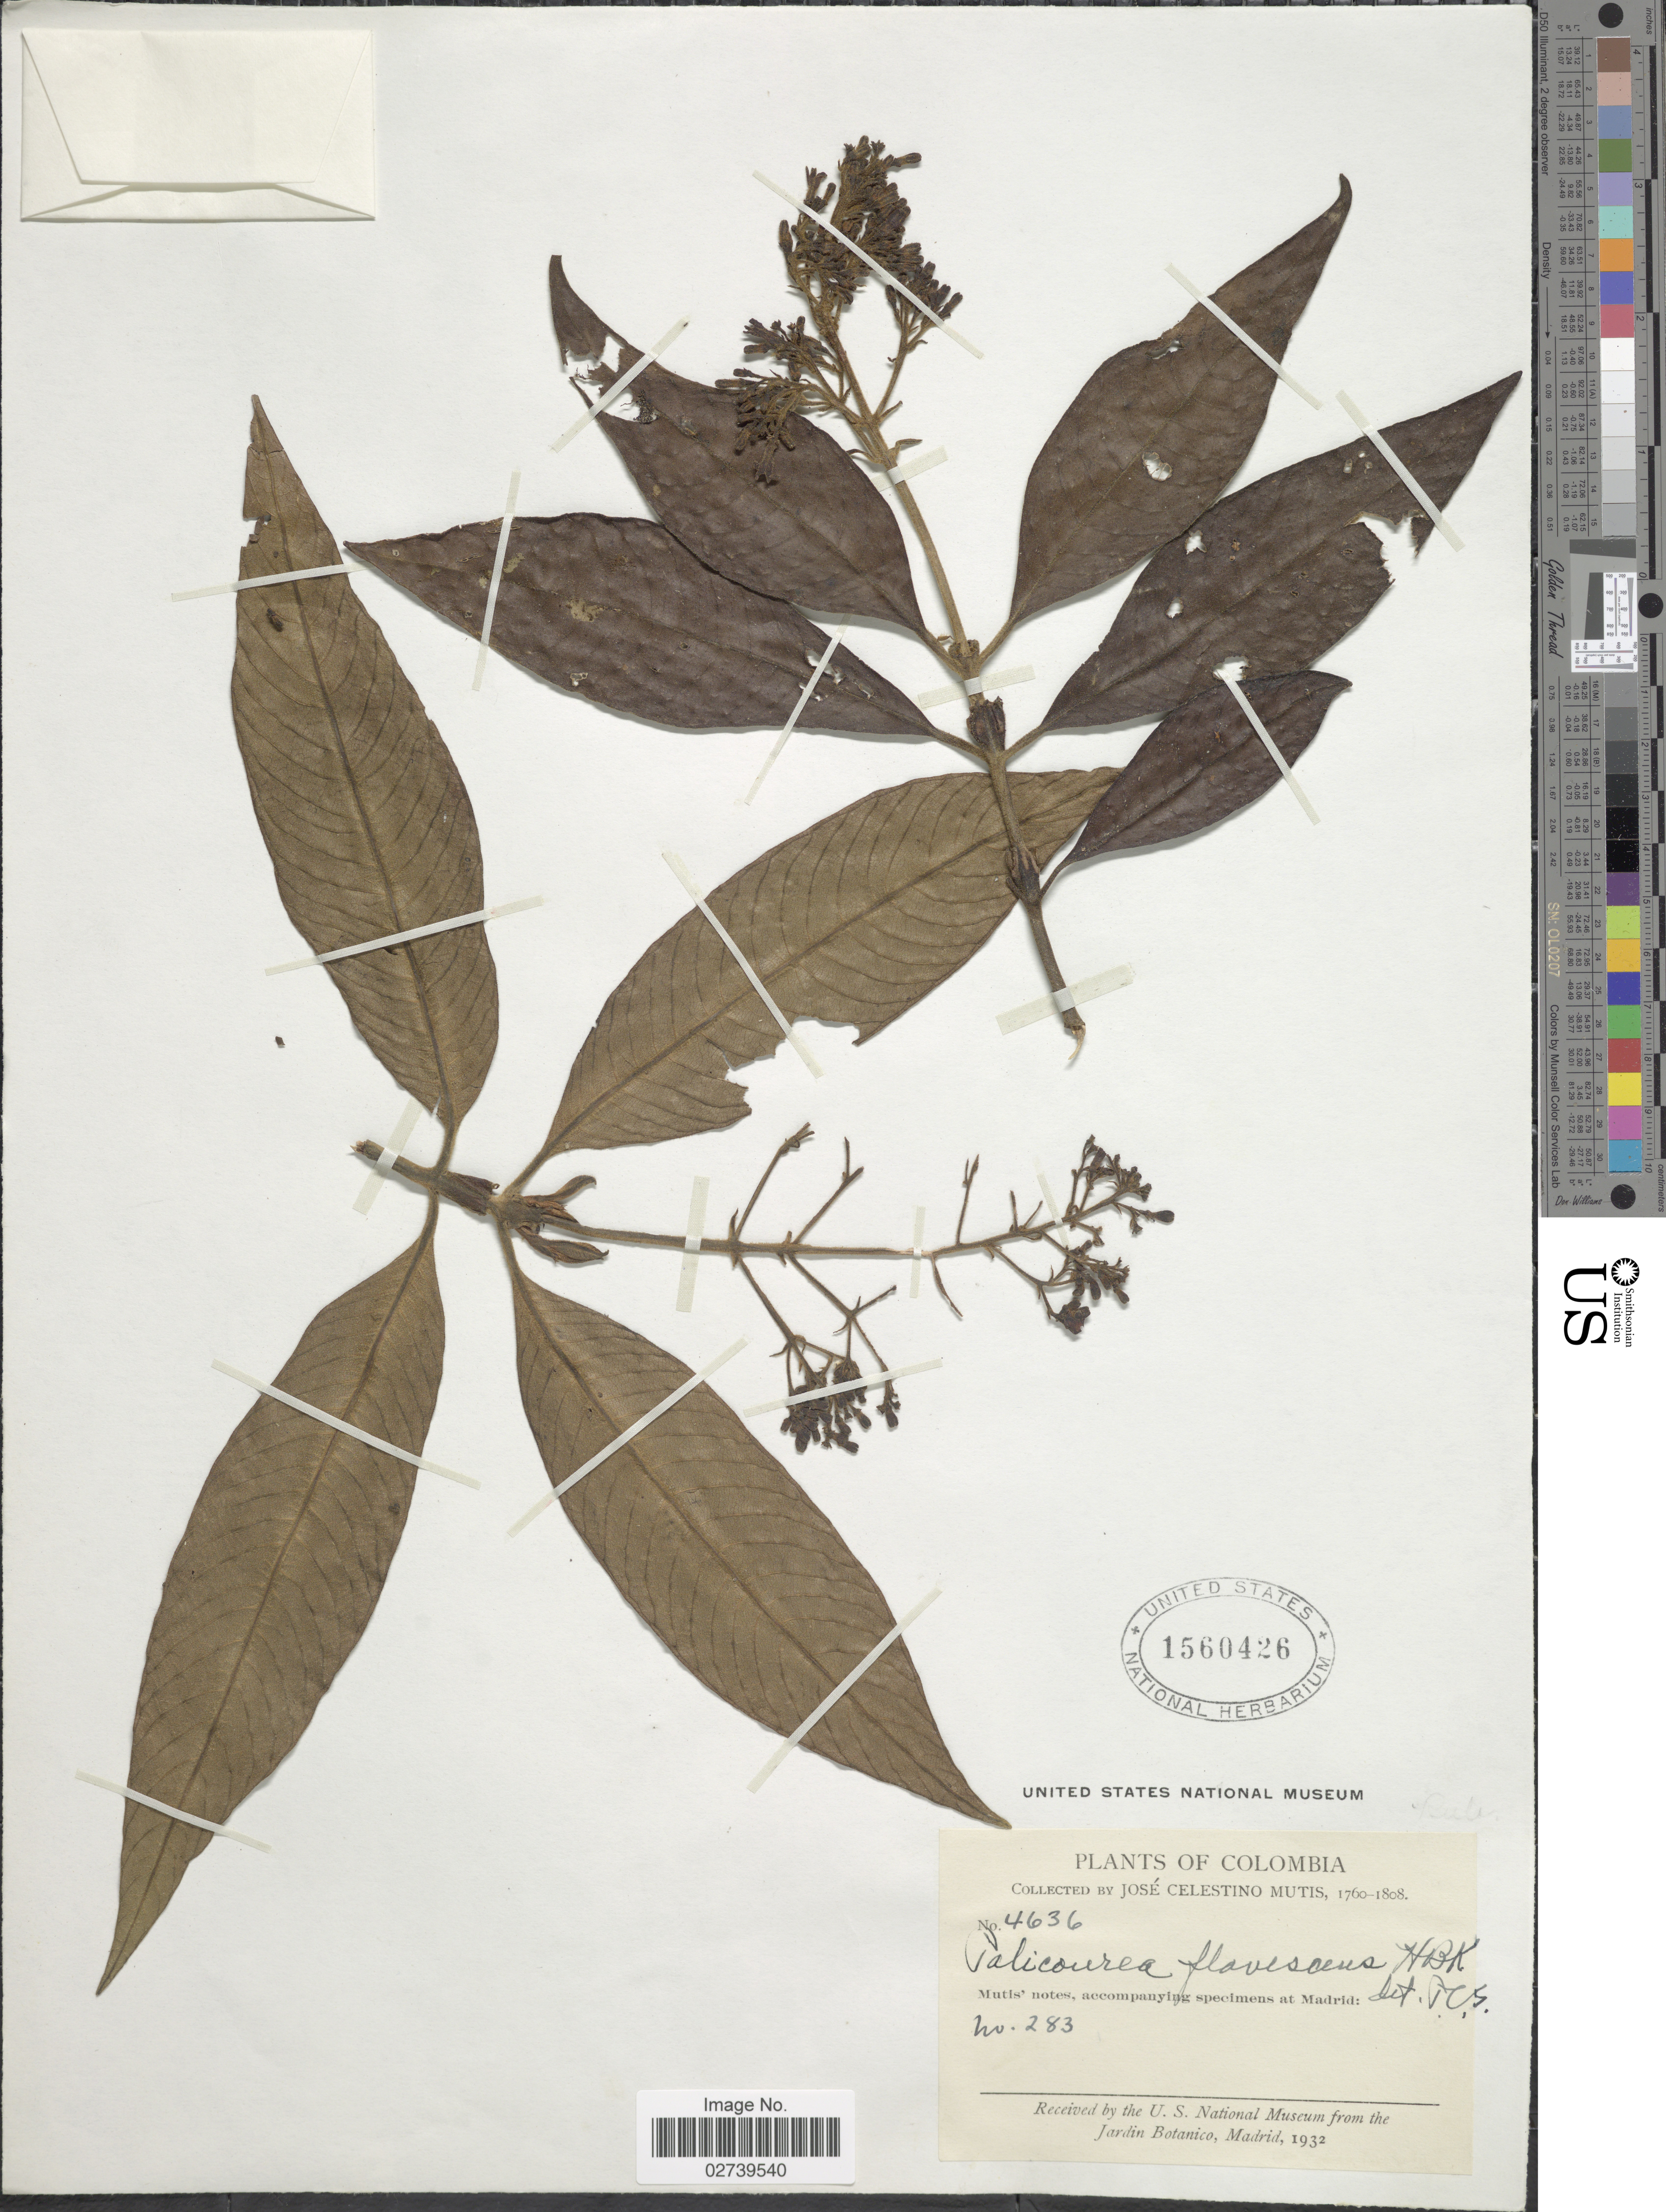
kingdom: Plantae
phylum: Tracheophyta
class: Magnoliopsida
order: Gentianales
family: Rubiaceae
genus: Palicourea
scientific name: Palicourea flavescens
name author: Kunth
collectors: J. C. B. Mutis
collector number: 4636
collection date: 1760/1808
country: Colombia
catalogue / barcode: US 1560426